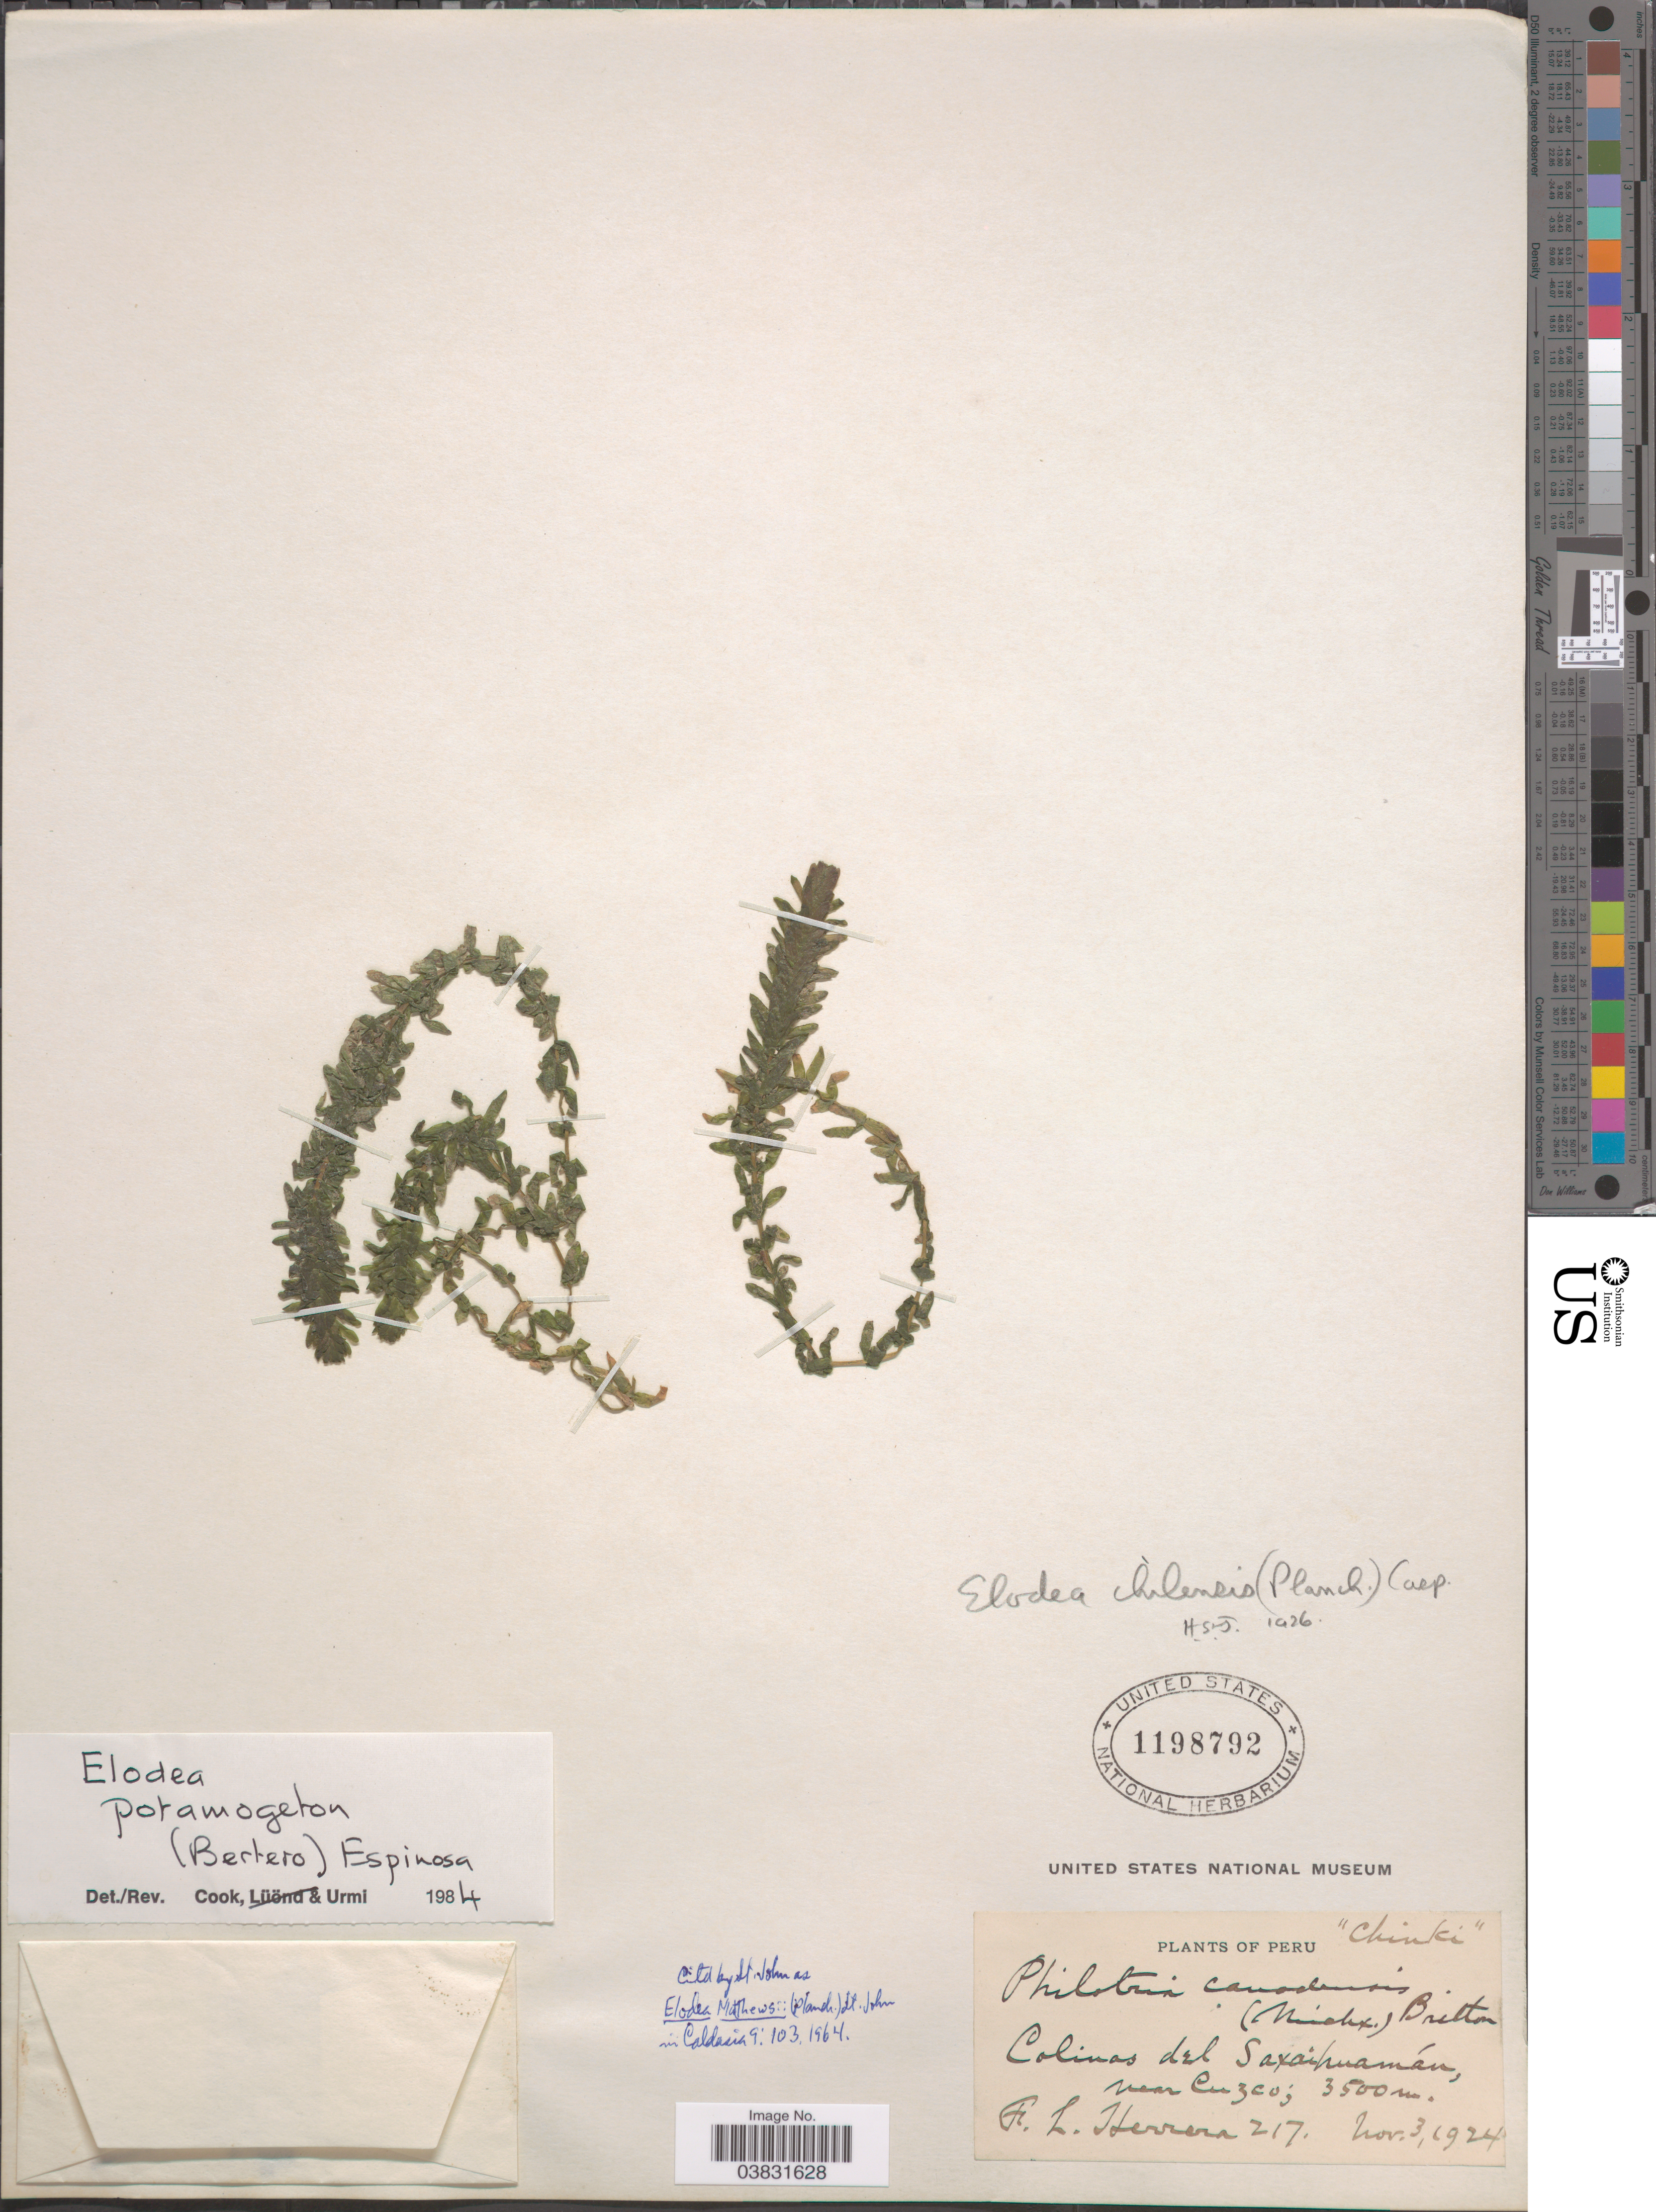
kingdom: Plantae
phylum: Tracheophyta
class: Liliopsida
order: Alismatales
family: Hydrocharitaceae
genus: Elodea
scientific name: Elodea potamogeton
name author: (Bertero) Espinosa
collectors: F. L. Herrera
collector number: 217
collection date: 1924-11-03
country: Peru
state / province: Cusco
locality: Colinas del Saxaihuamán, near Cuzco.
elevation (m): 3500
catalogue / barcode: US 1198792